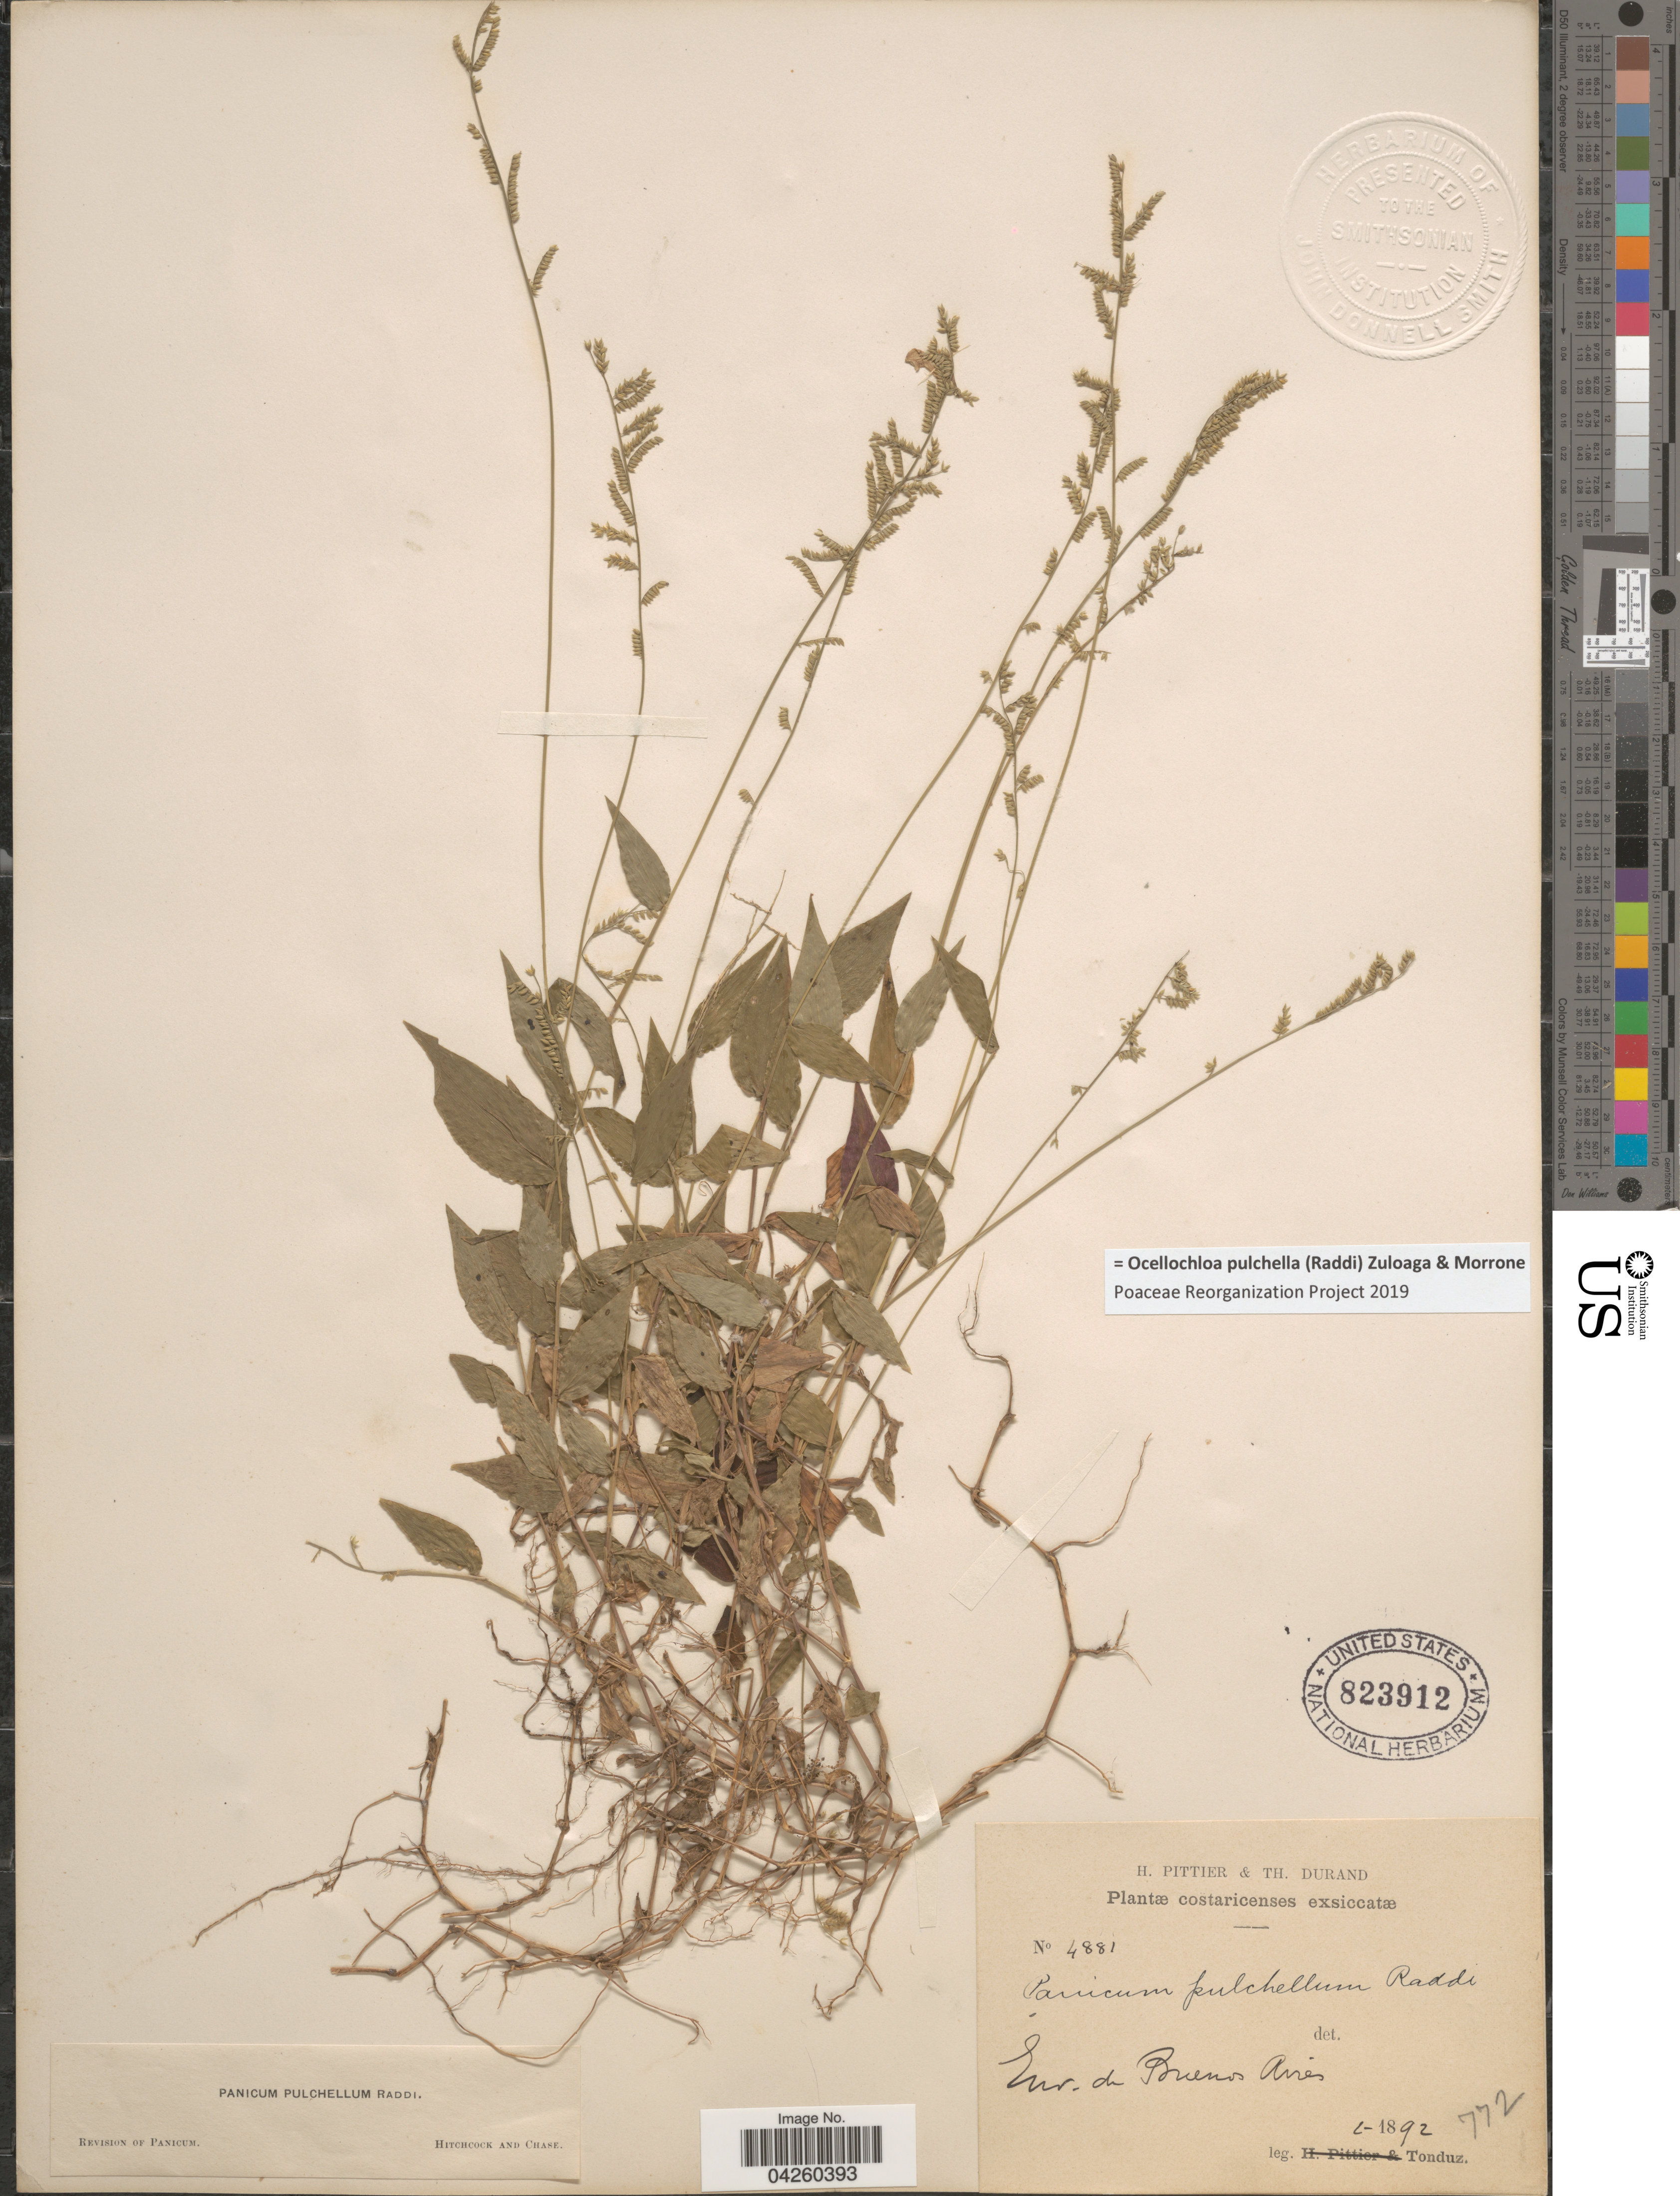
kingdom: Plantae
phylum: Tracheophyta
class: Liliopsida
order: Poales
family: Poaceae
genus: Ocellochloa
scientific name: Ocellochloa pulchella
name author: (Raddi) Zuloaga & Morrone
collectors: Tonduz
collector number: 4881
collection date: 1892-02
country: Argentina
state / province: Buenos Aires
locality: Env. de Buenos Aires.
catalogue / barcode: US 823912